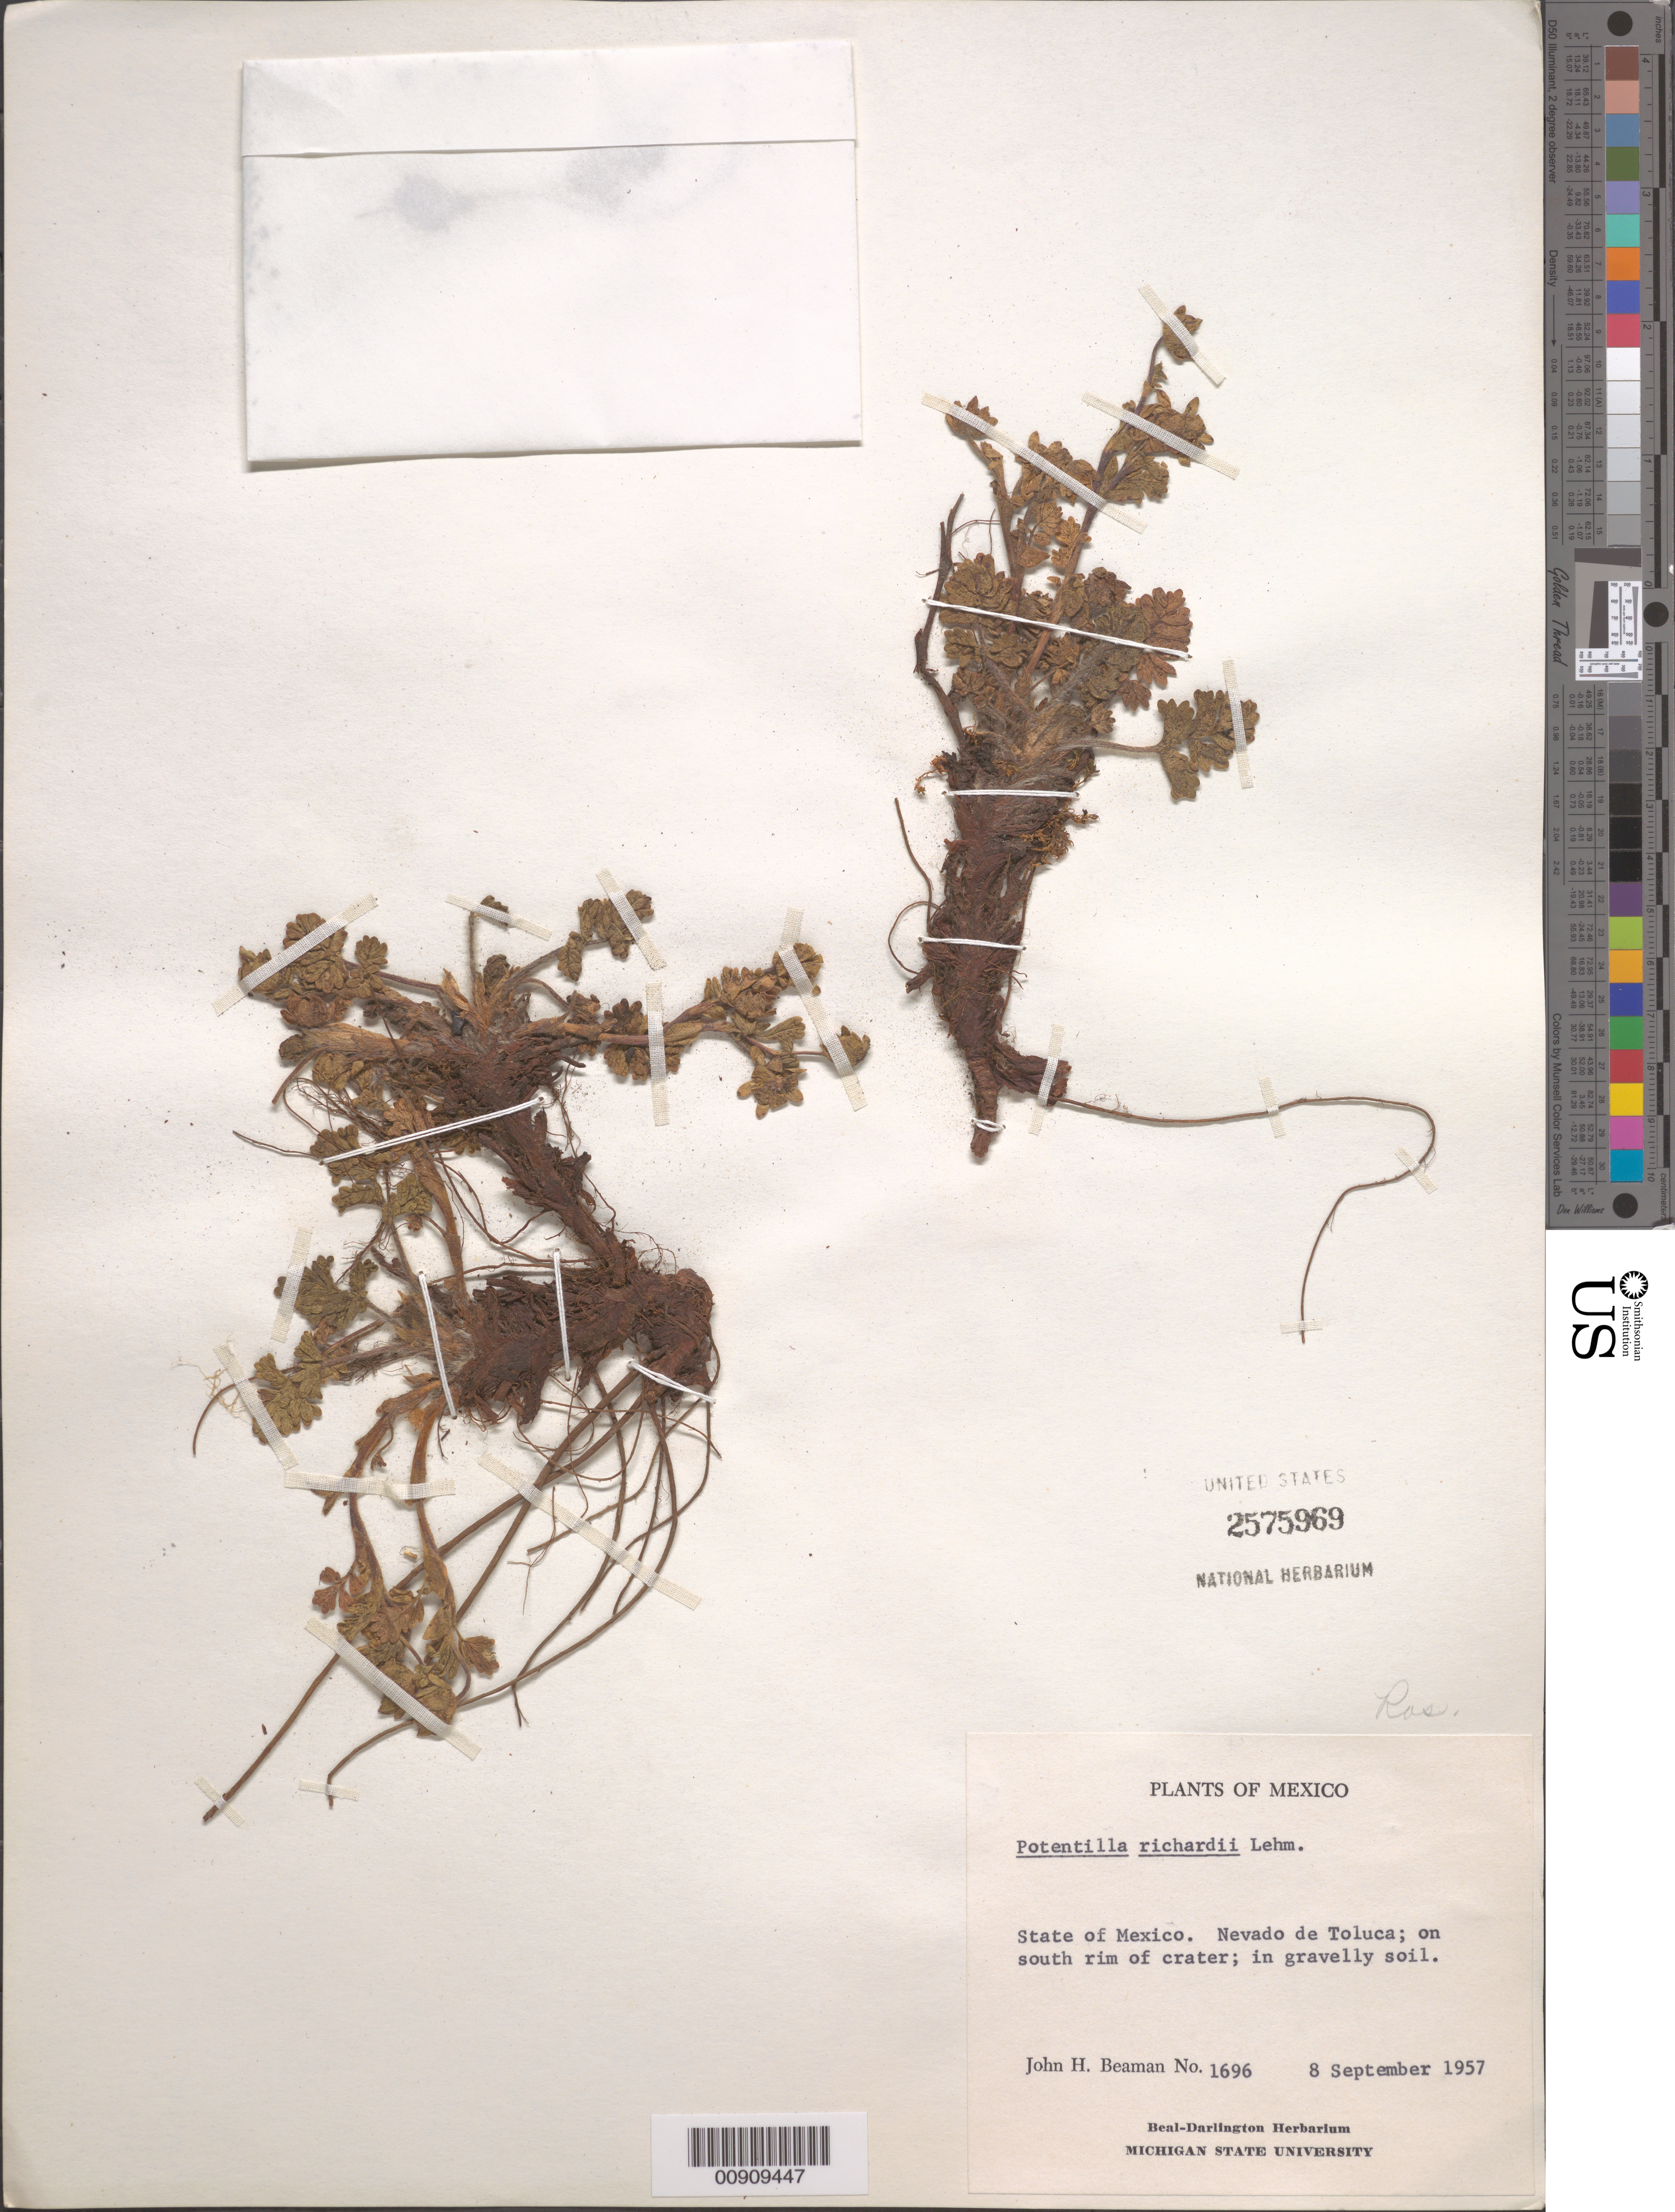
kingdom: Plantae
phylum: Tracheophyta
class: Magnoliopsida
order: Rosales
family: Rosaceae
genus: Potentilla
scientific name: Potentilla richardii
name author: Lehm.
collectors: J. H. Beaman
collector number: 1696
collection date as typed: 08 Sep 1957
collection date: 1957-09-08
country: Mexico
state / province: México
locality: State of Mexico. Nevado de Toluca; on south rim of crater.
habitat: In gravelly soil.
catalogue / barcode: US 2575969